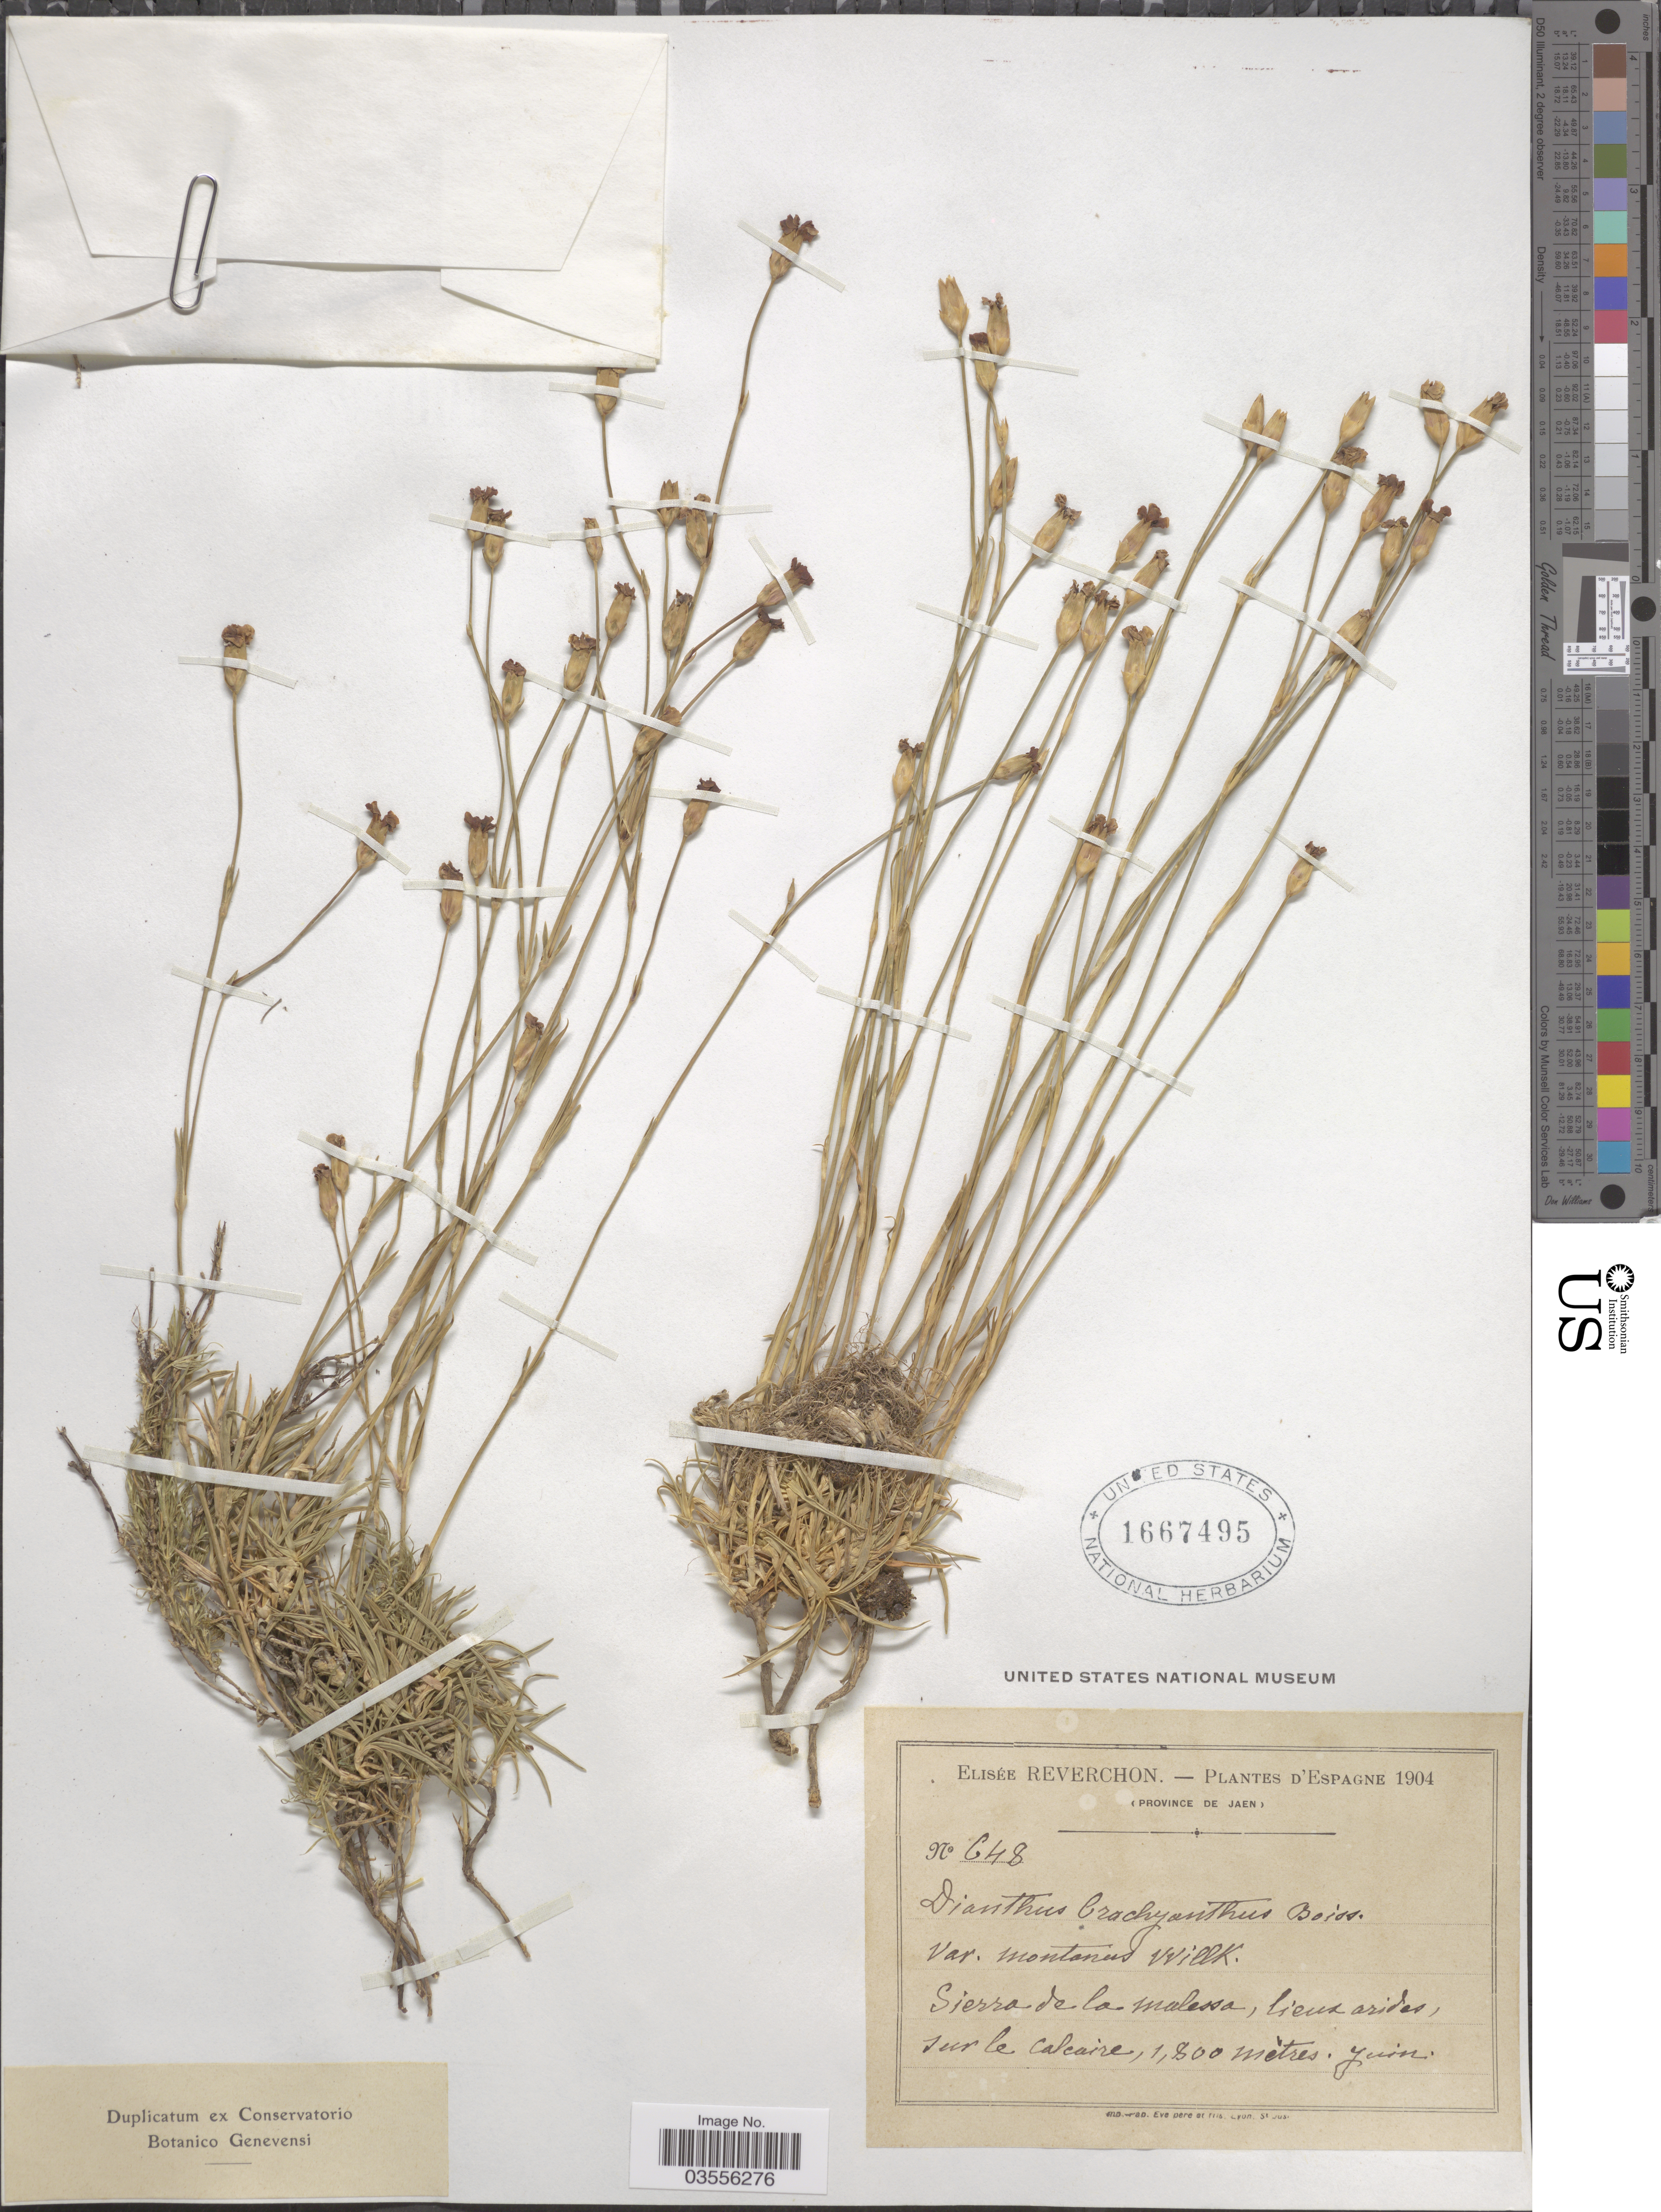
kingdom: Plantae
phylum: Tracheophyta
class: Magnoliopsida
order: Caryophyllales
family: Caryophyllaceae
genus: Dianthus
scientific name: Dianthus brachyanthus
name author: Boiss.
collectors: E. Reverchon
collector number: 648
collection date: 1904-06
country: Spain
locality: Sierra de la Malessa. (Province de Jaen).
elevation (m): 1800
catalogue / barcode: US 1667495